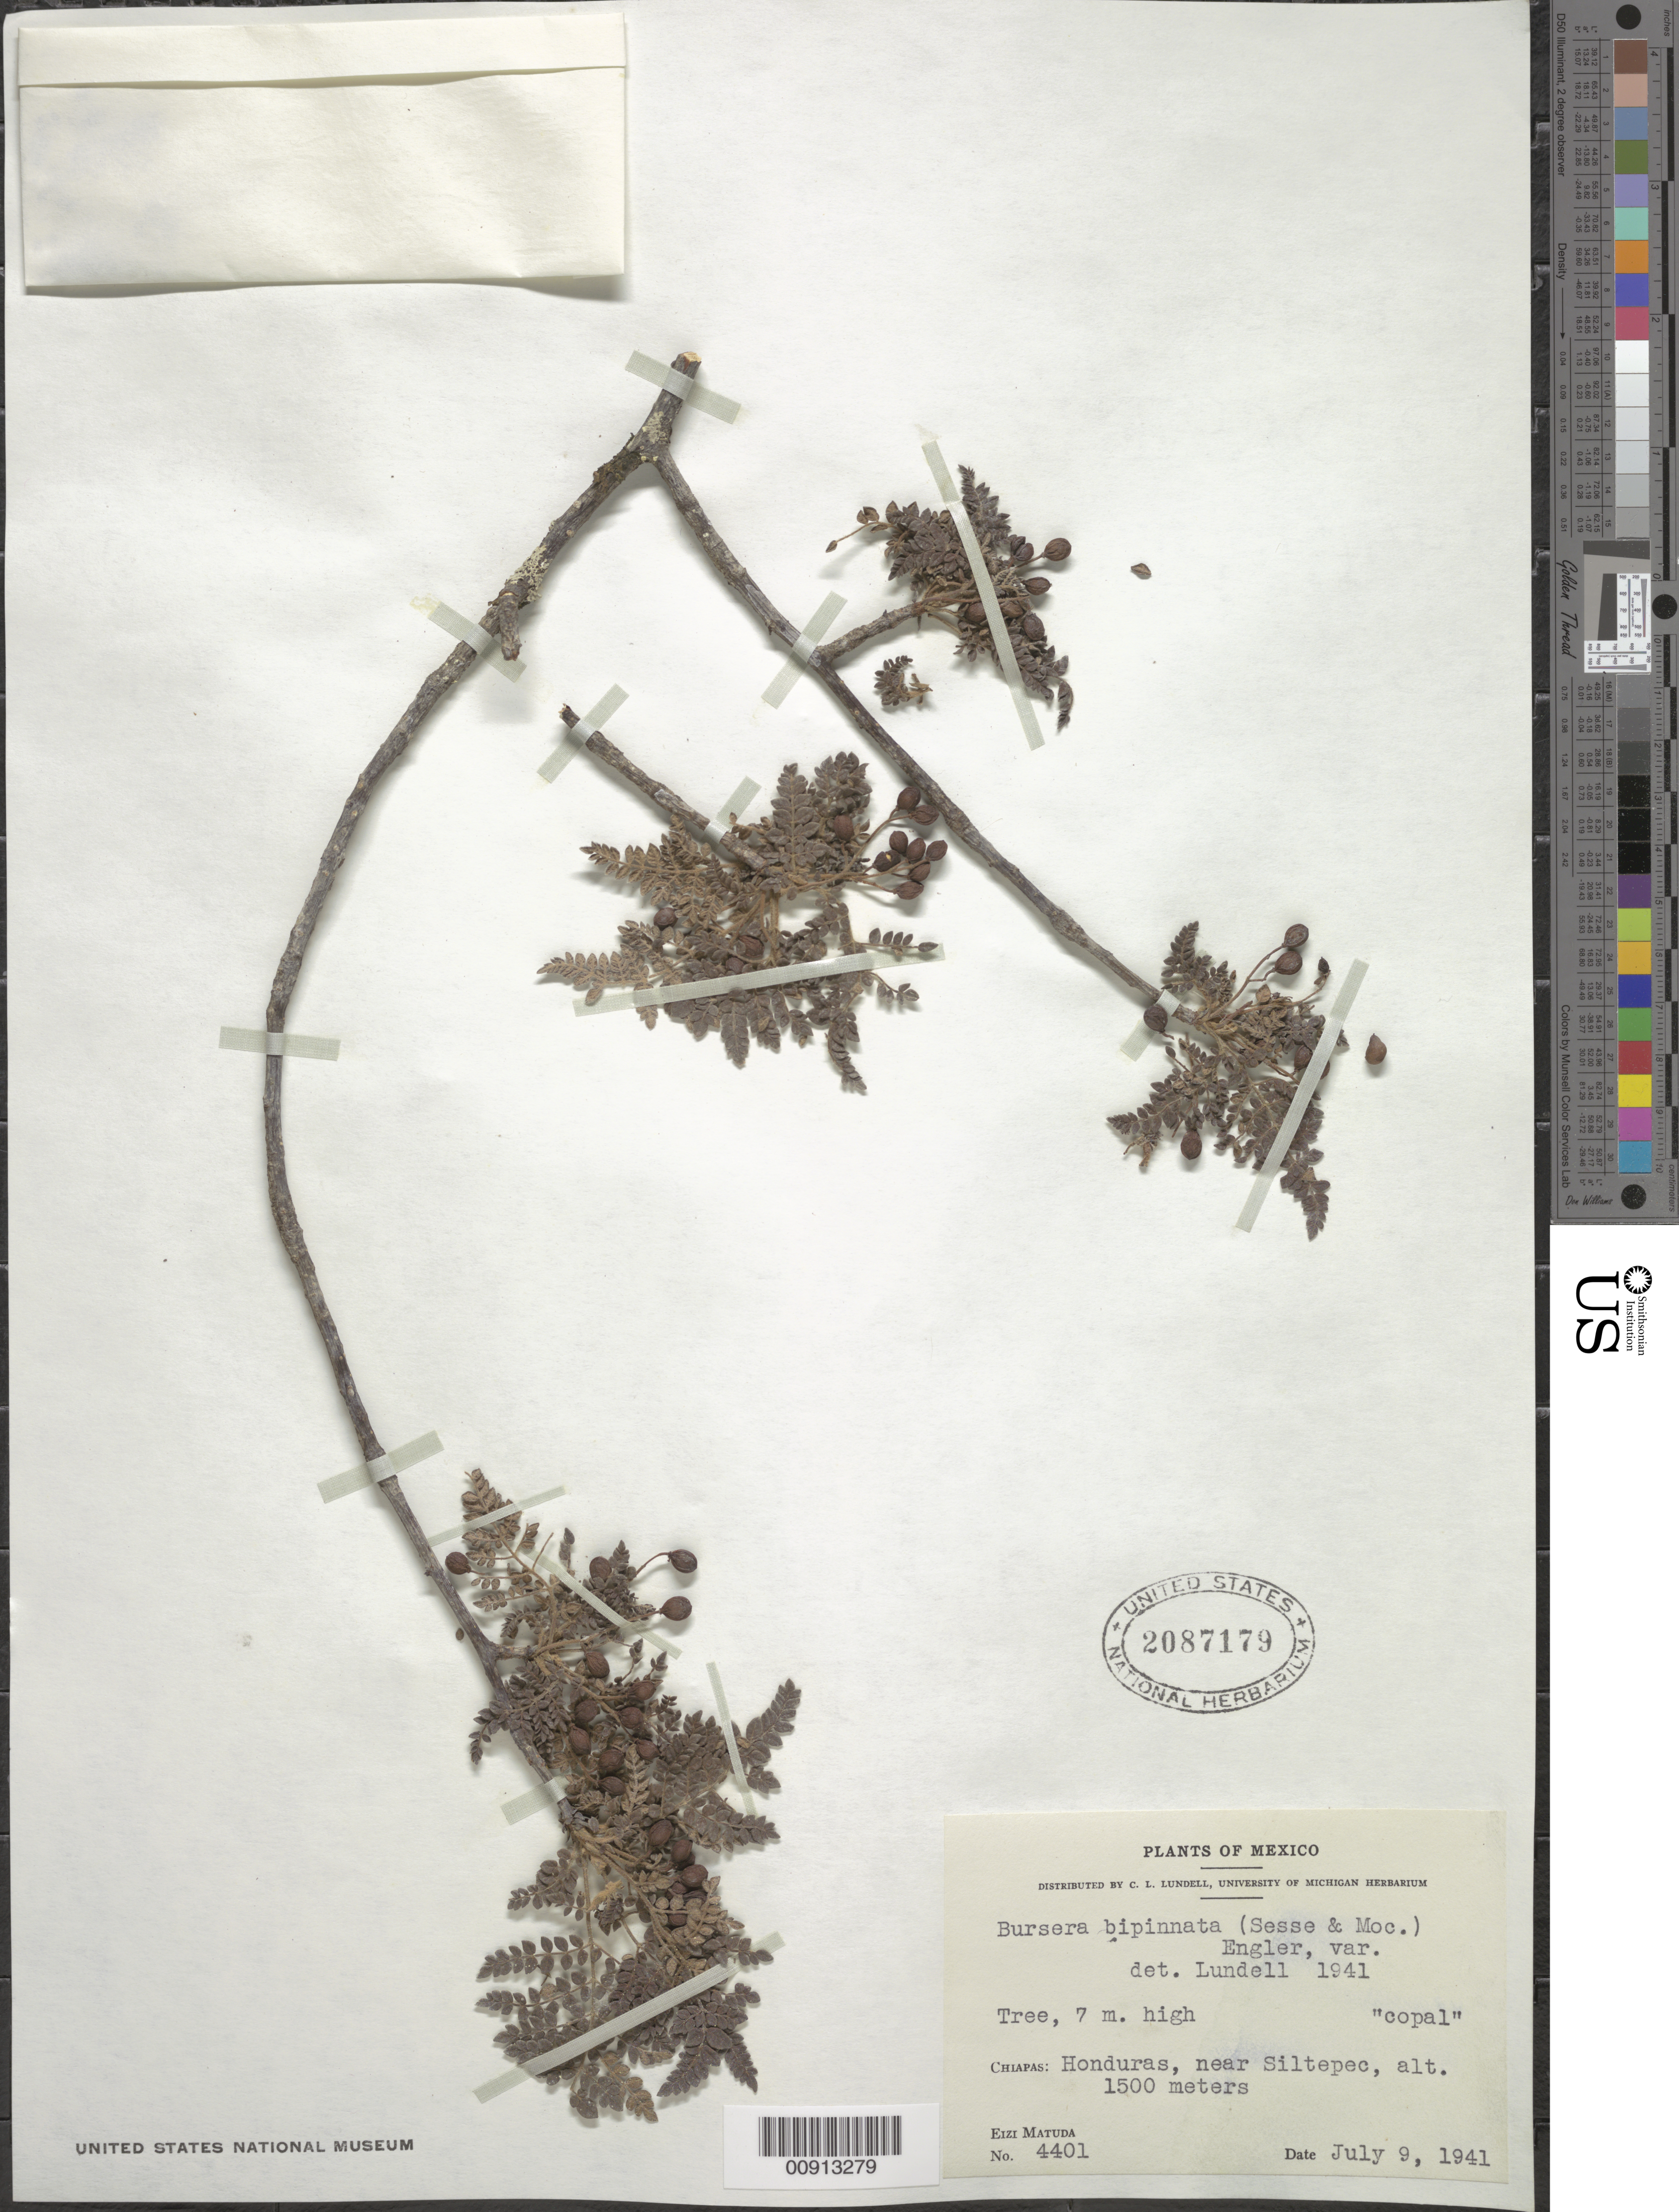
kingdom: Plantae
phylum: Tracheophyta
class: Magnoliopsida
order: Sapindales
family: Burseraceae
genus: Bursera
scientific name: Bursera bipinnata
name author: Engl.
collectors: E. Matuda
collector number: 4401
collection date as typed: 09 Jul 1941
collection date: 1941-07-09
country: Mexico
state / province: Chiapas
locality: Chiapas: Honduras, near Siltepec.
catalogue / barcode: US 2087179